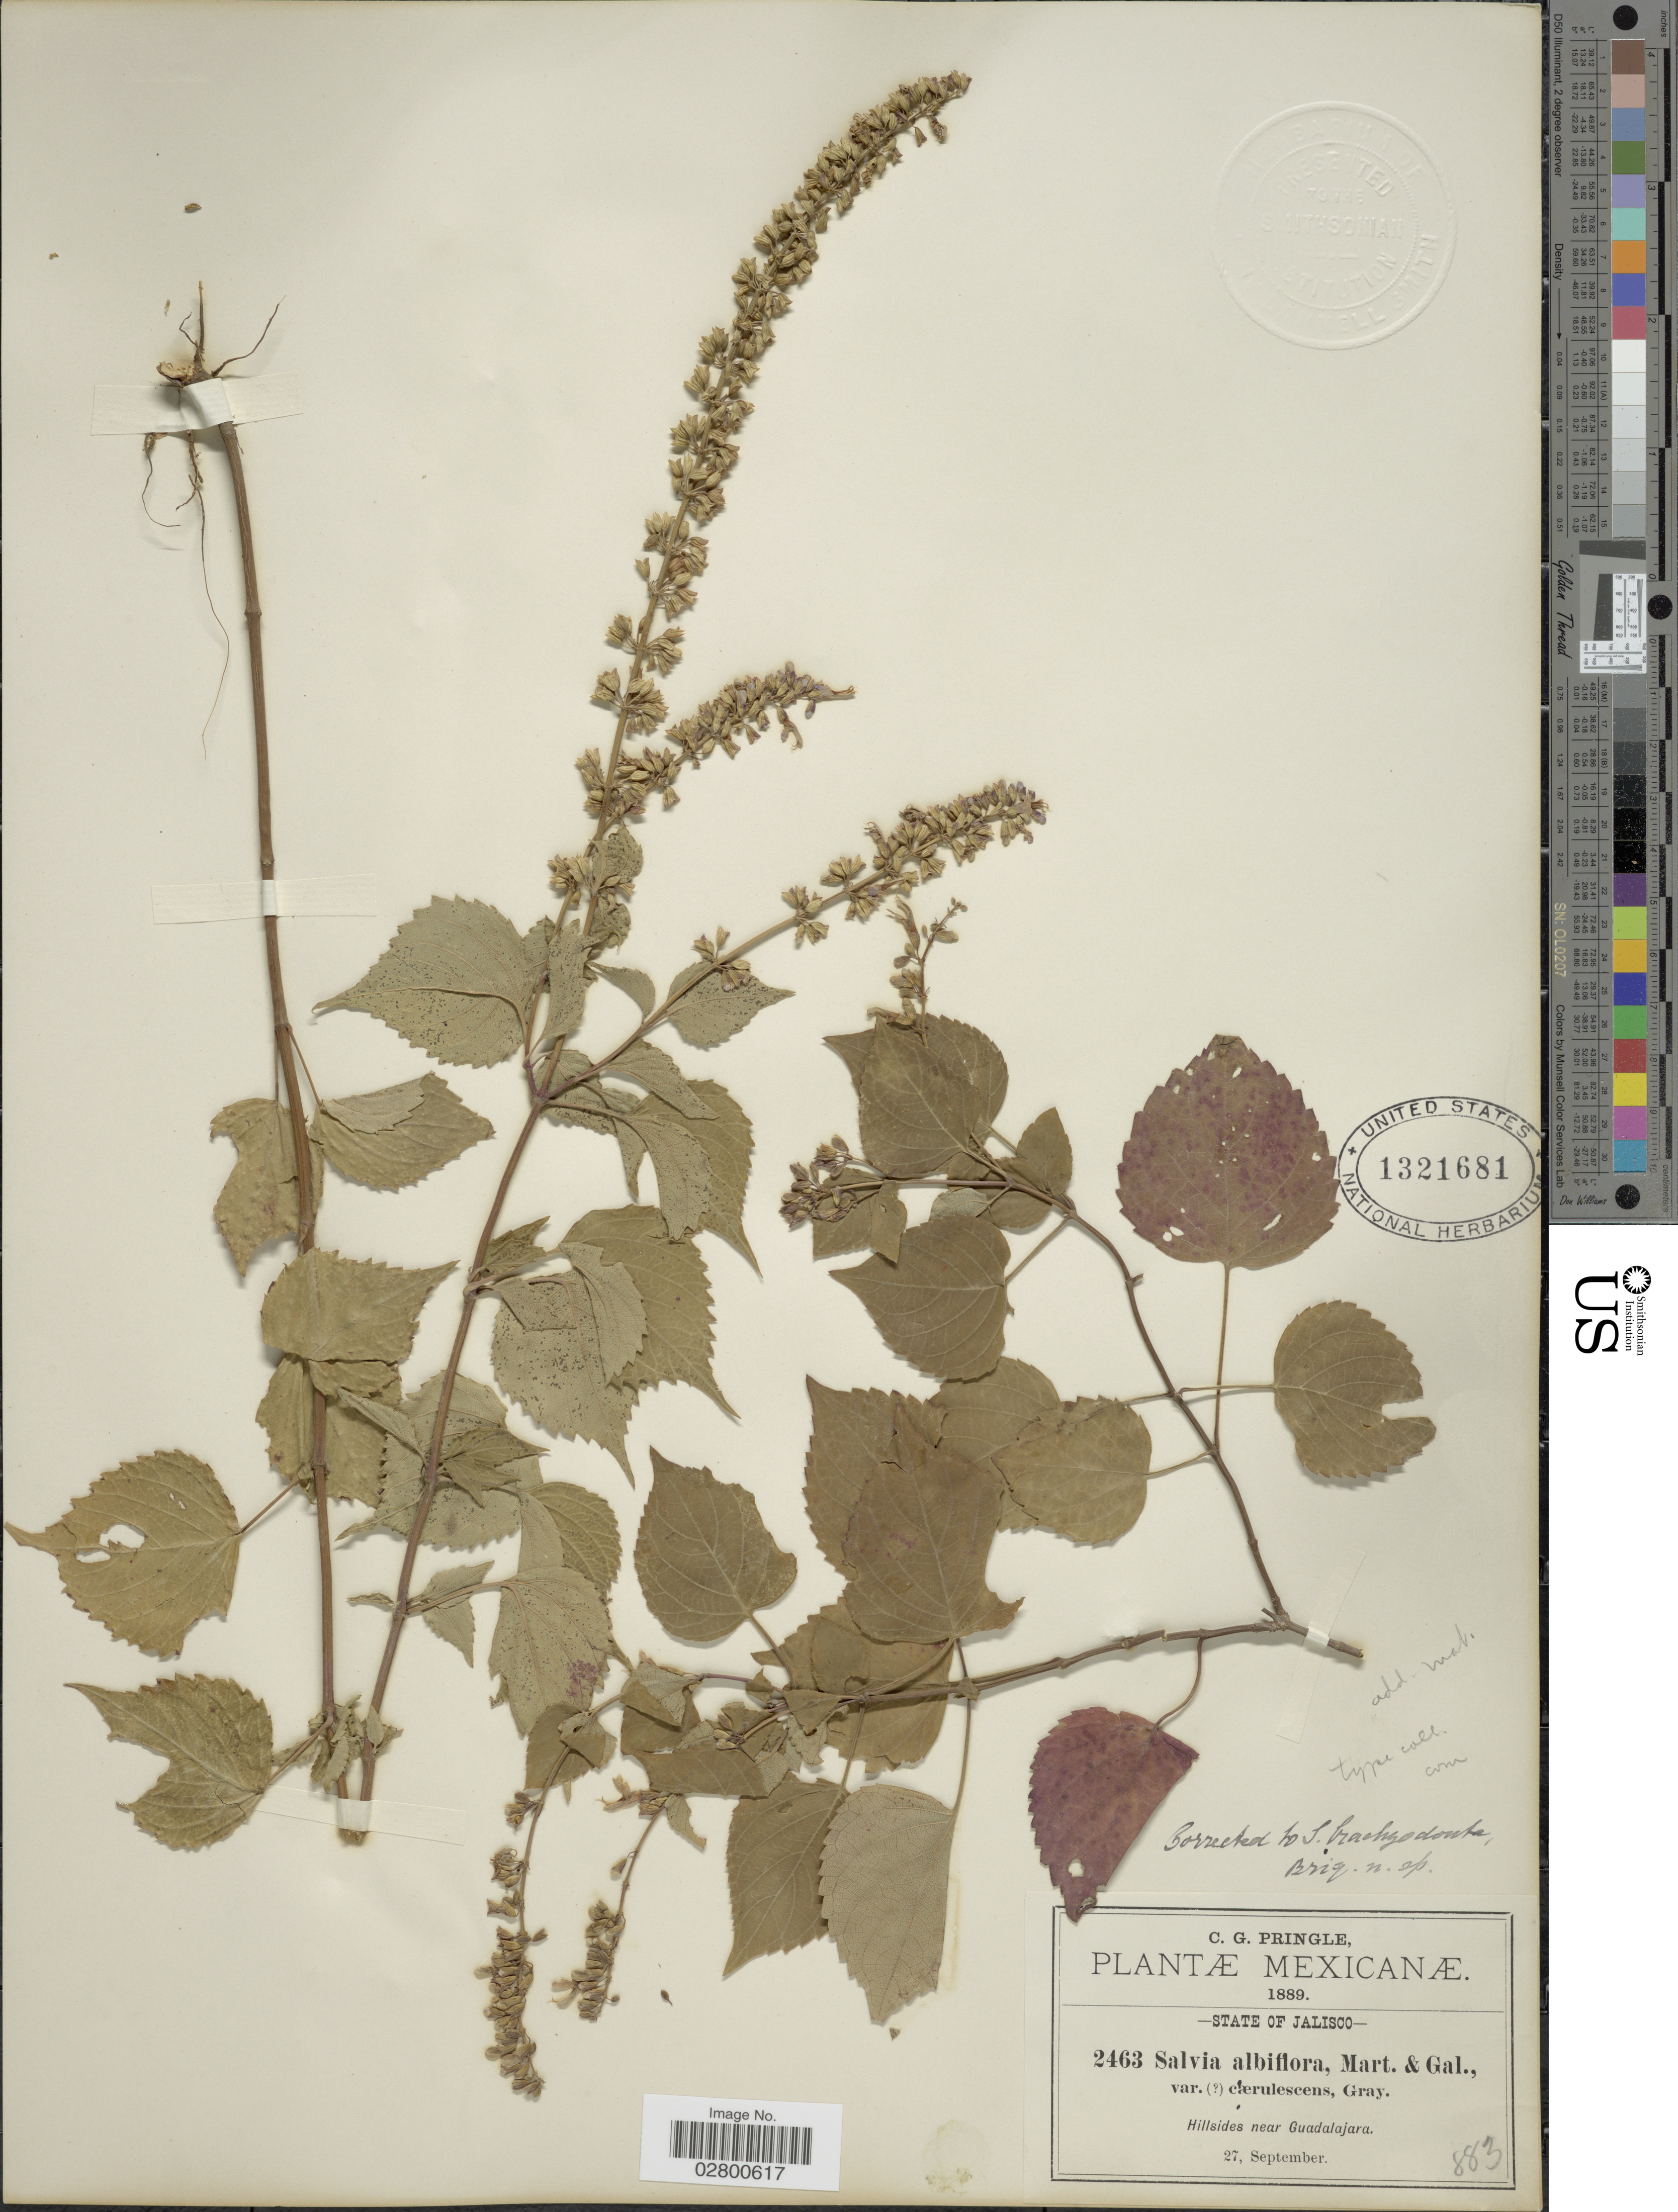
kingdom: Plantae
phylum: Tracheophyta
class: Magnoliopsida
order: Lamiales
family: Lamiaceae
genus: Salvia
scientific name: Salvia brachyodonta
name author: Briq.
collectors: C. G. Pringle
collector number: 2463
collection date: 1889-09-27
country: Mexico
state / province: Jalisco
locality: Hillsides near Guadalajara.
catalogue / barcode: US 1321681